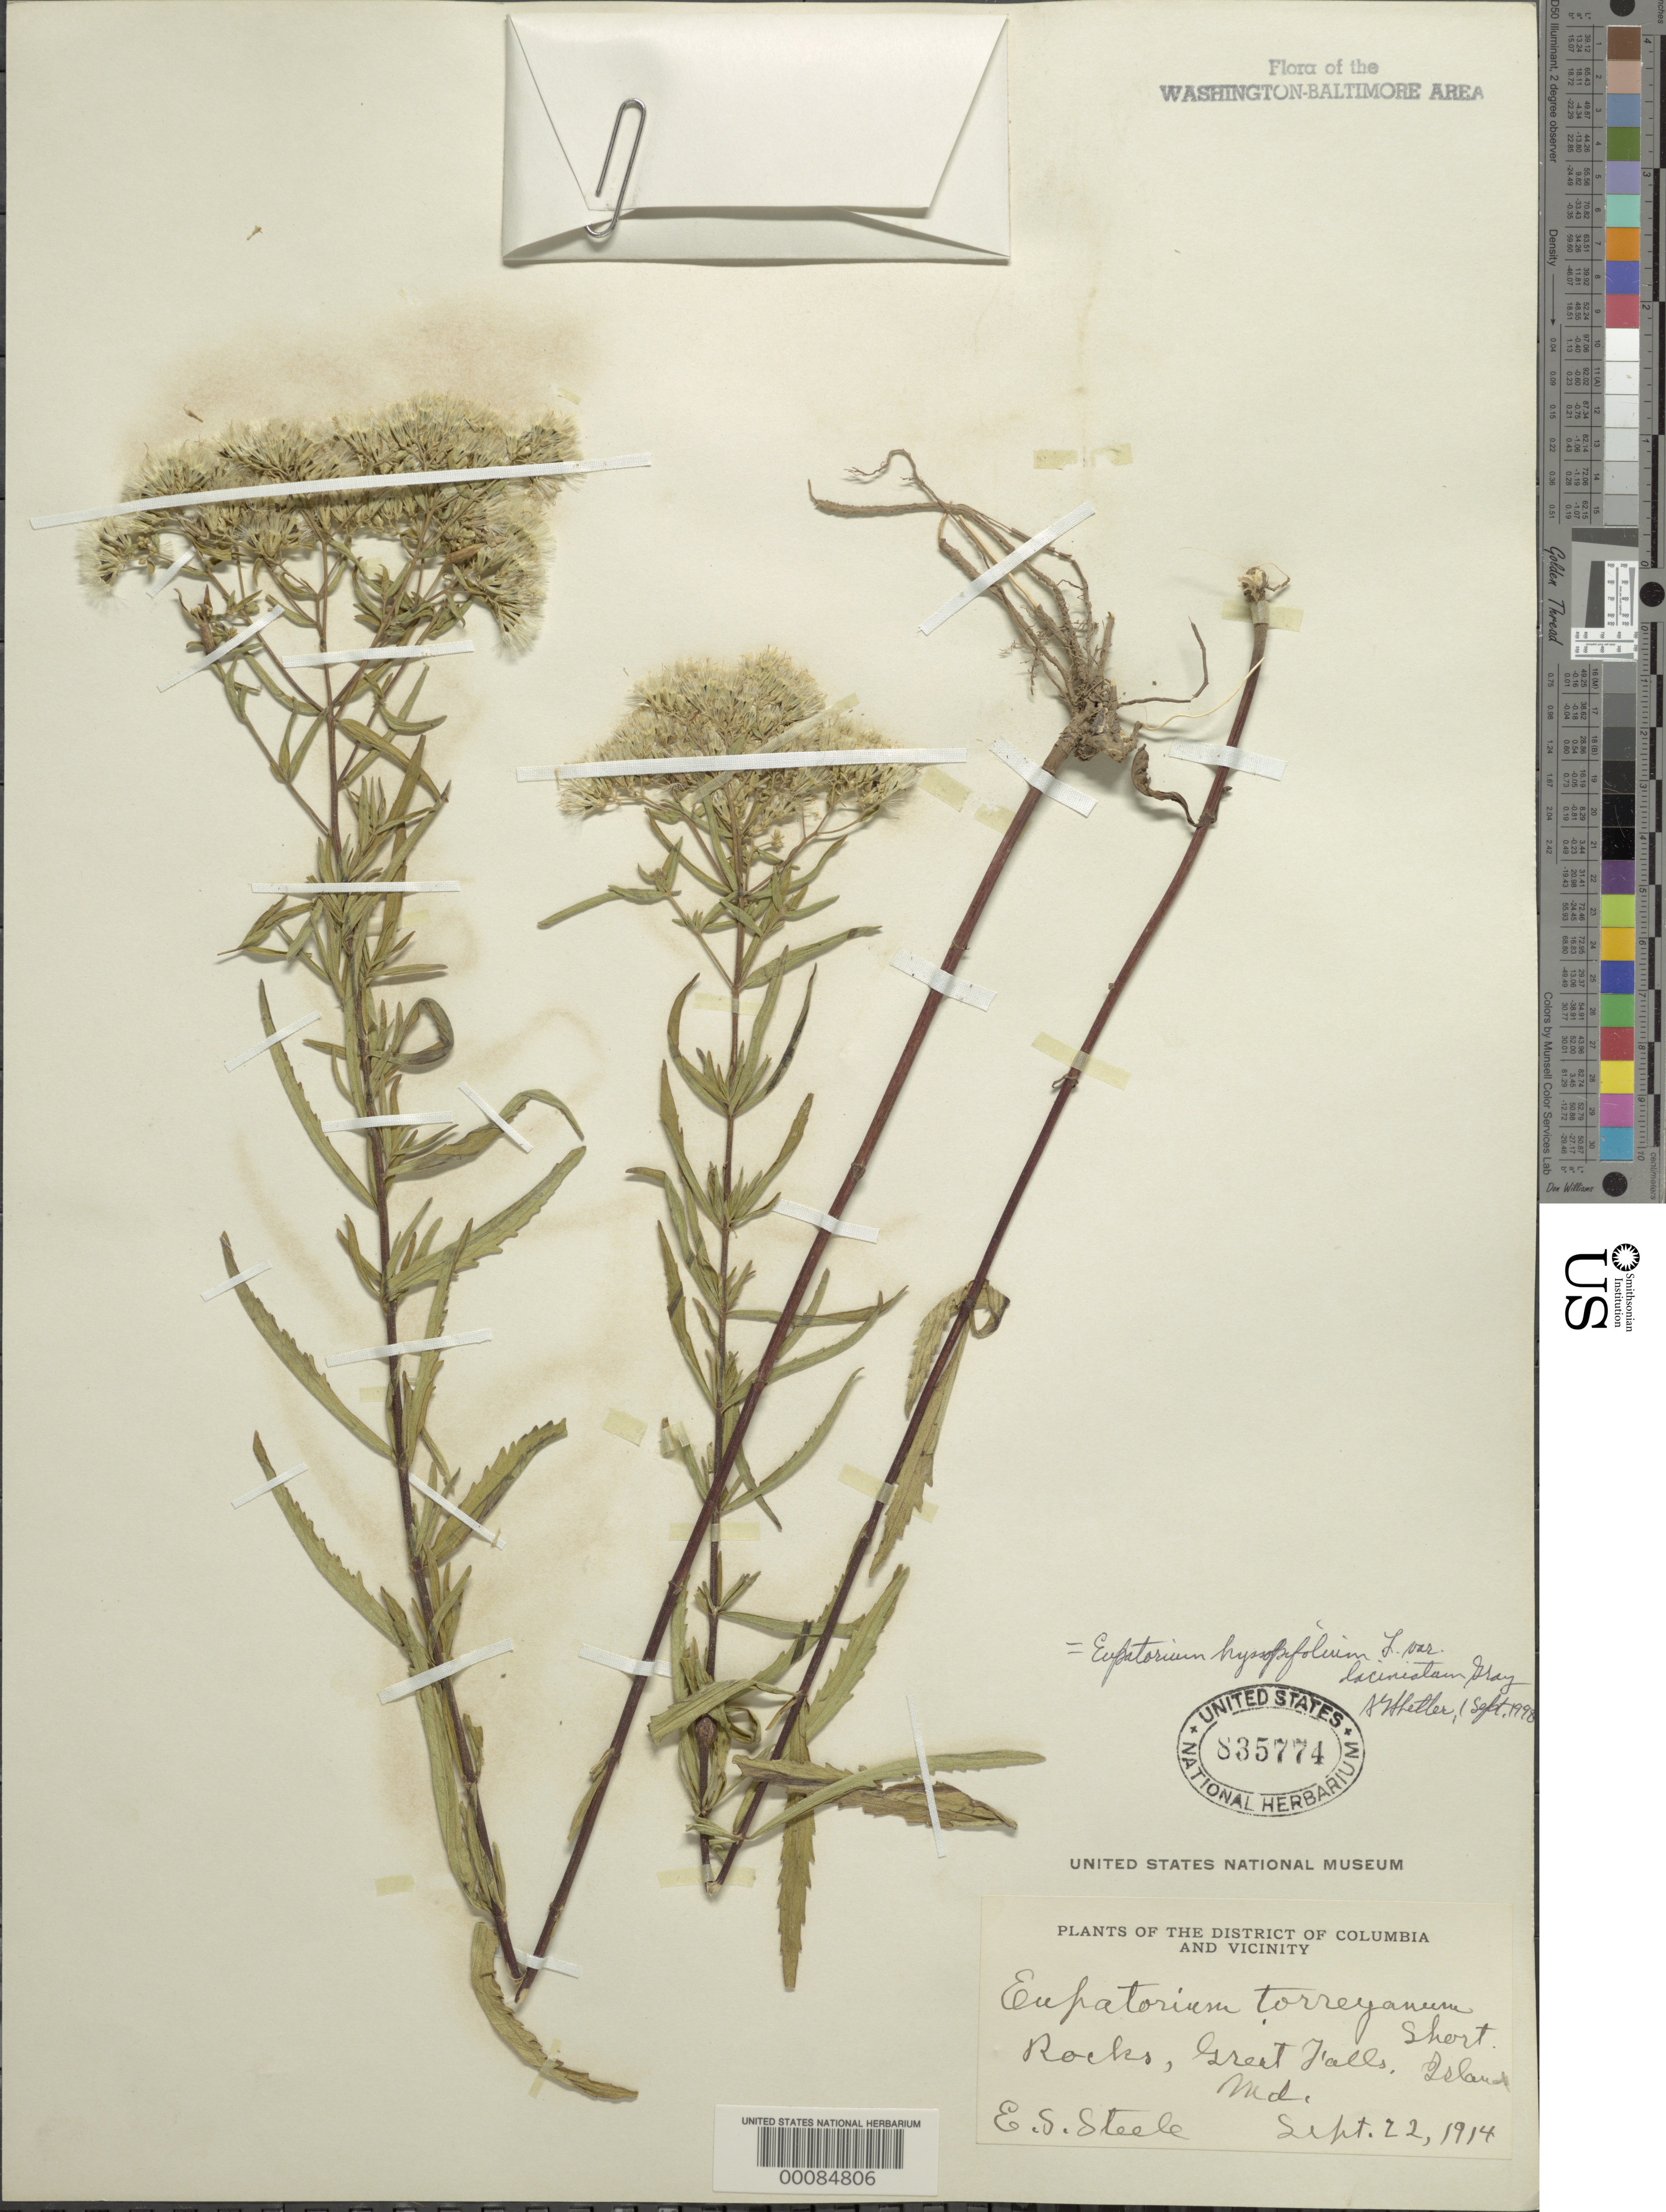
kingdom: Plantae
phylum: Tracheophyta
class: Magnoliopsida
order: Asterales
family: Asteraceae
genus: Eupatorium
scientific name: Eupatorium hyssopifolium var. laciniatum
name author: A. Gray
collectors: E. Steele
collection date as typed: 22 Sep 1914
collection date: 1914-09-22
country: United States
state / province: Maryland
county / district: Montgomery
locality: Great Falls, Short Island C. & O. Canal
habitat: Rocks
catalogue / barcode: US 835774